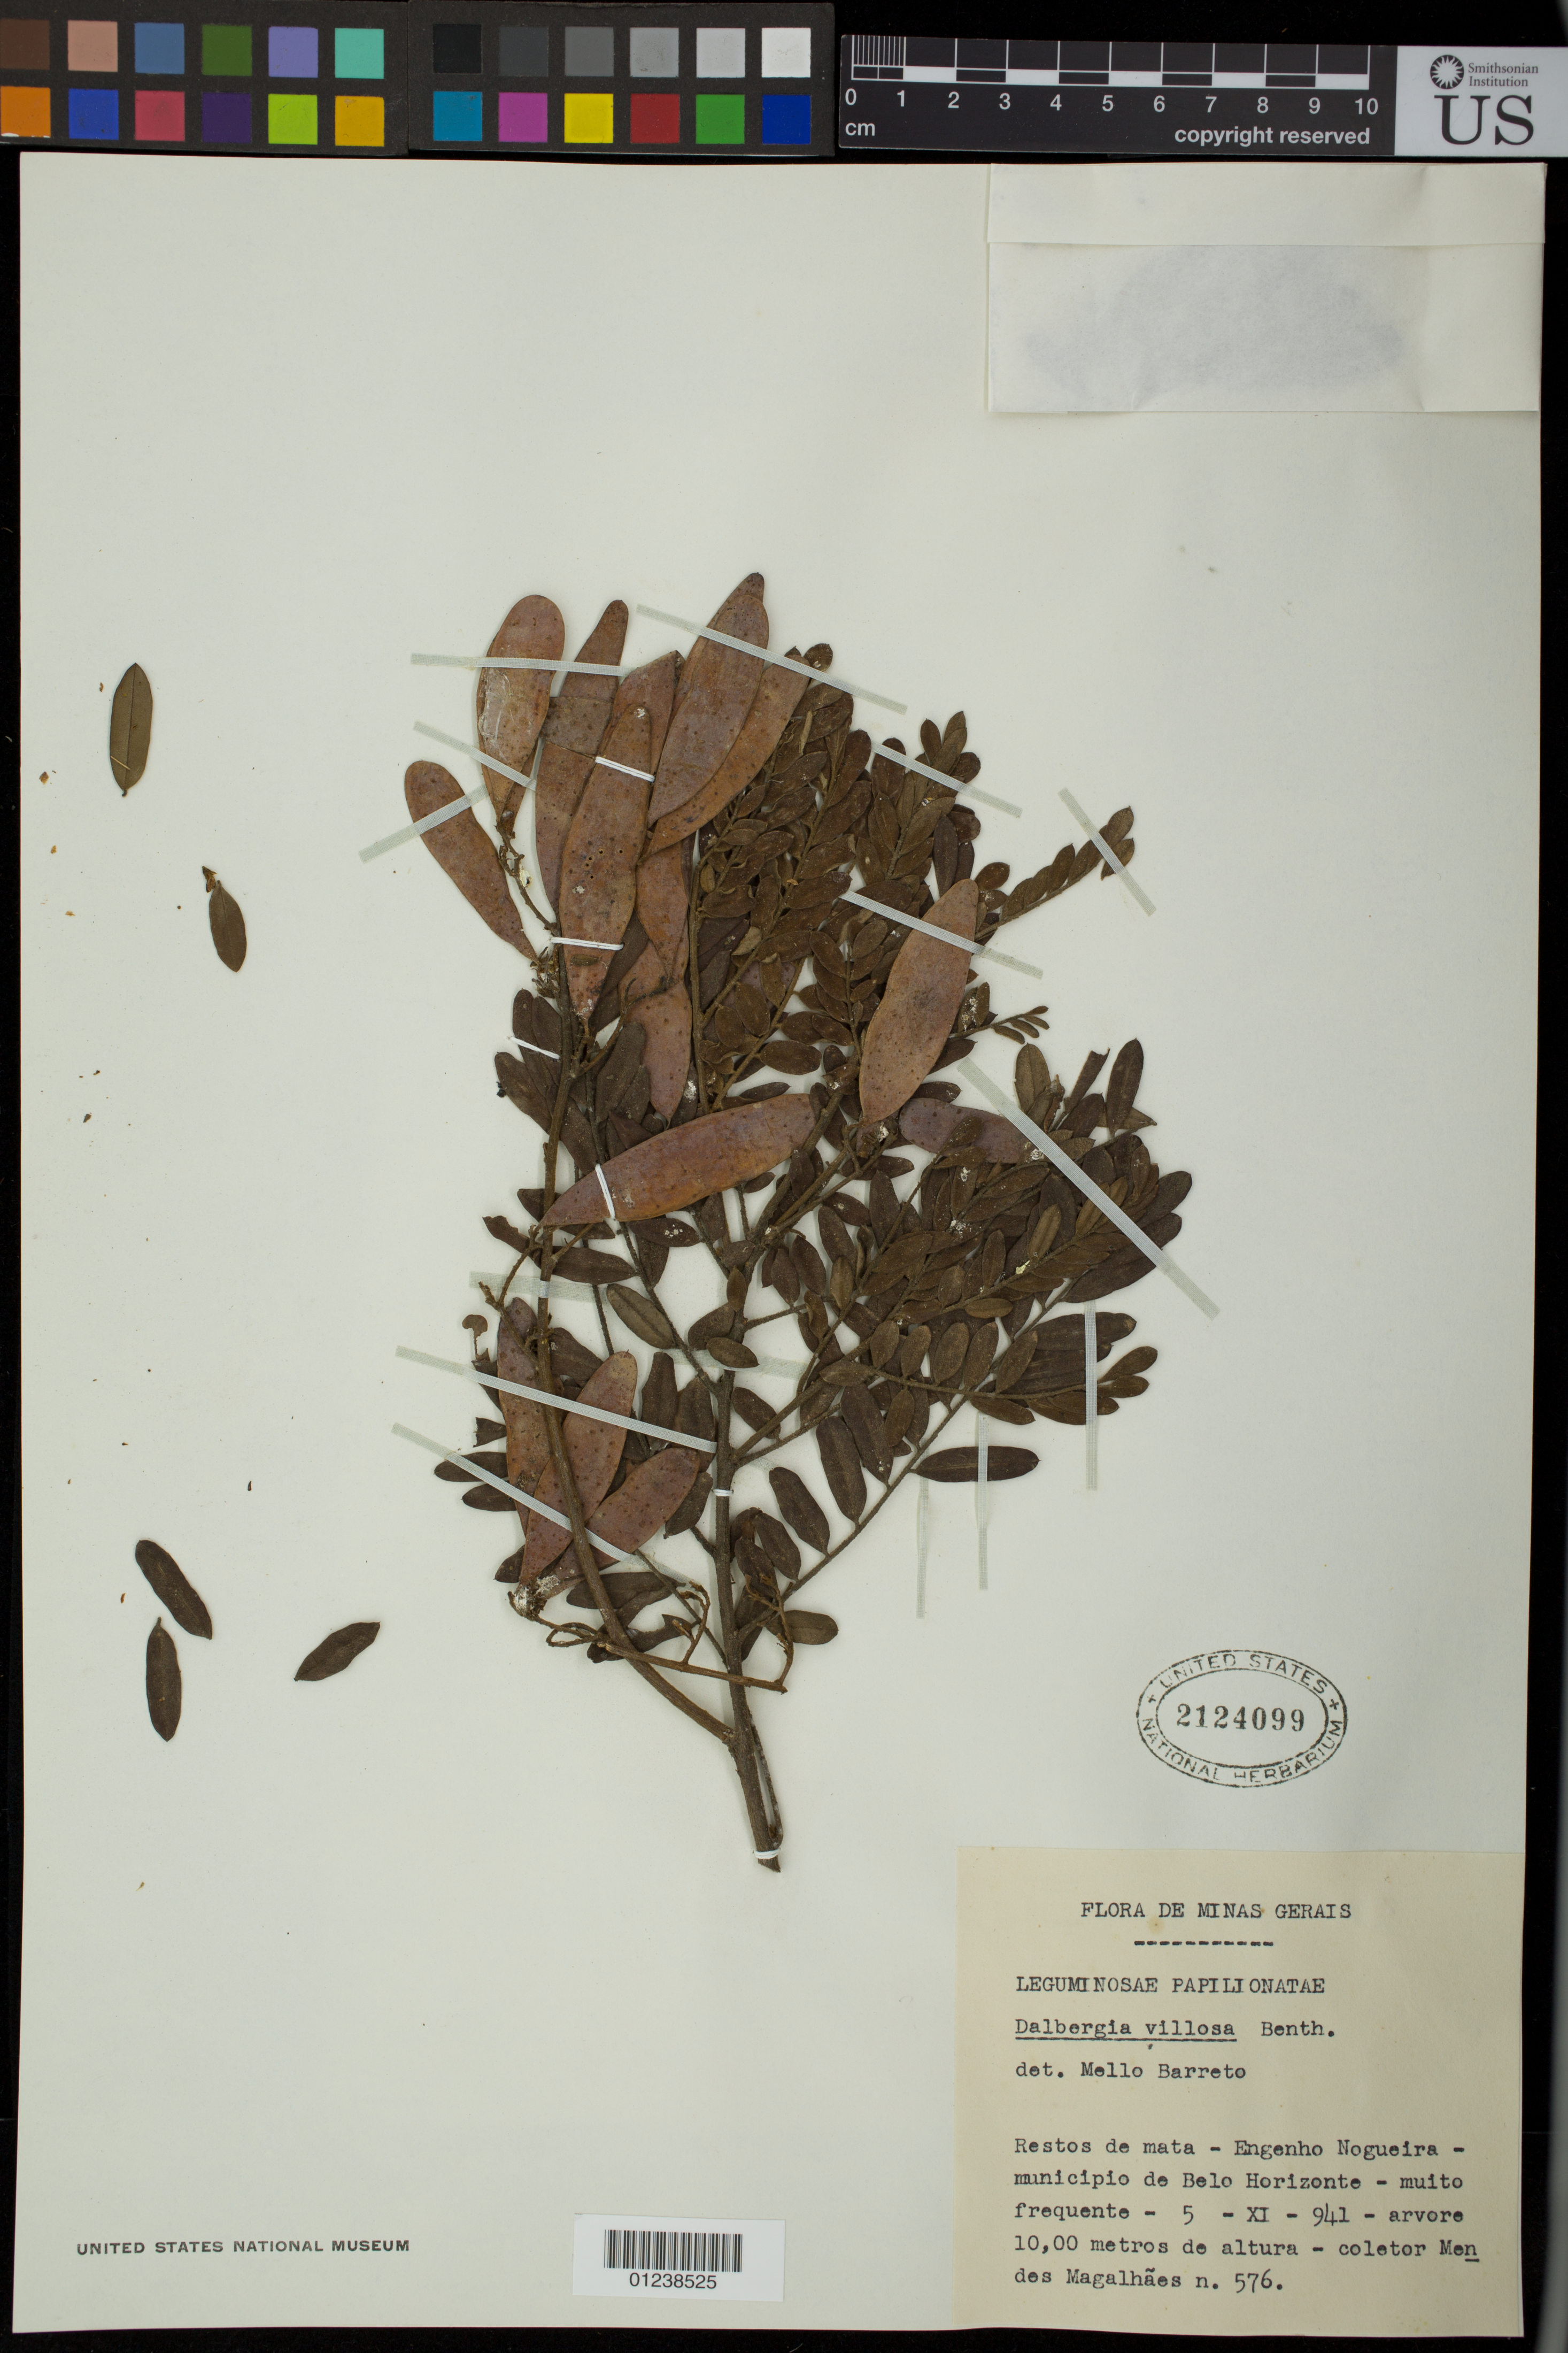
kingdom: Plantae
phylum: Tracheophyta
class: Magnoliopsida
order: Fabales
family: Fabaceae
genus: Dalbergia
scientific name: Dalbergia villosa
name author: (Benth.) Benth.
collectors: M. Magalhães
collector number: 576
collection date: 1941-11-05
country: Brazil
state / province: Minas Gerais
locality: Engenho Hogueira - municipio de Belo Horizonte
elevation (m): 1000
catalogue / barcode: US 2124099